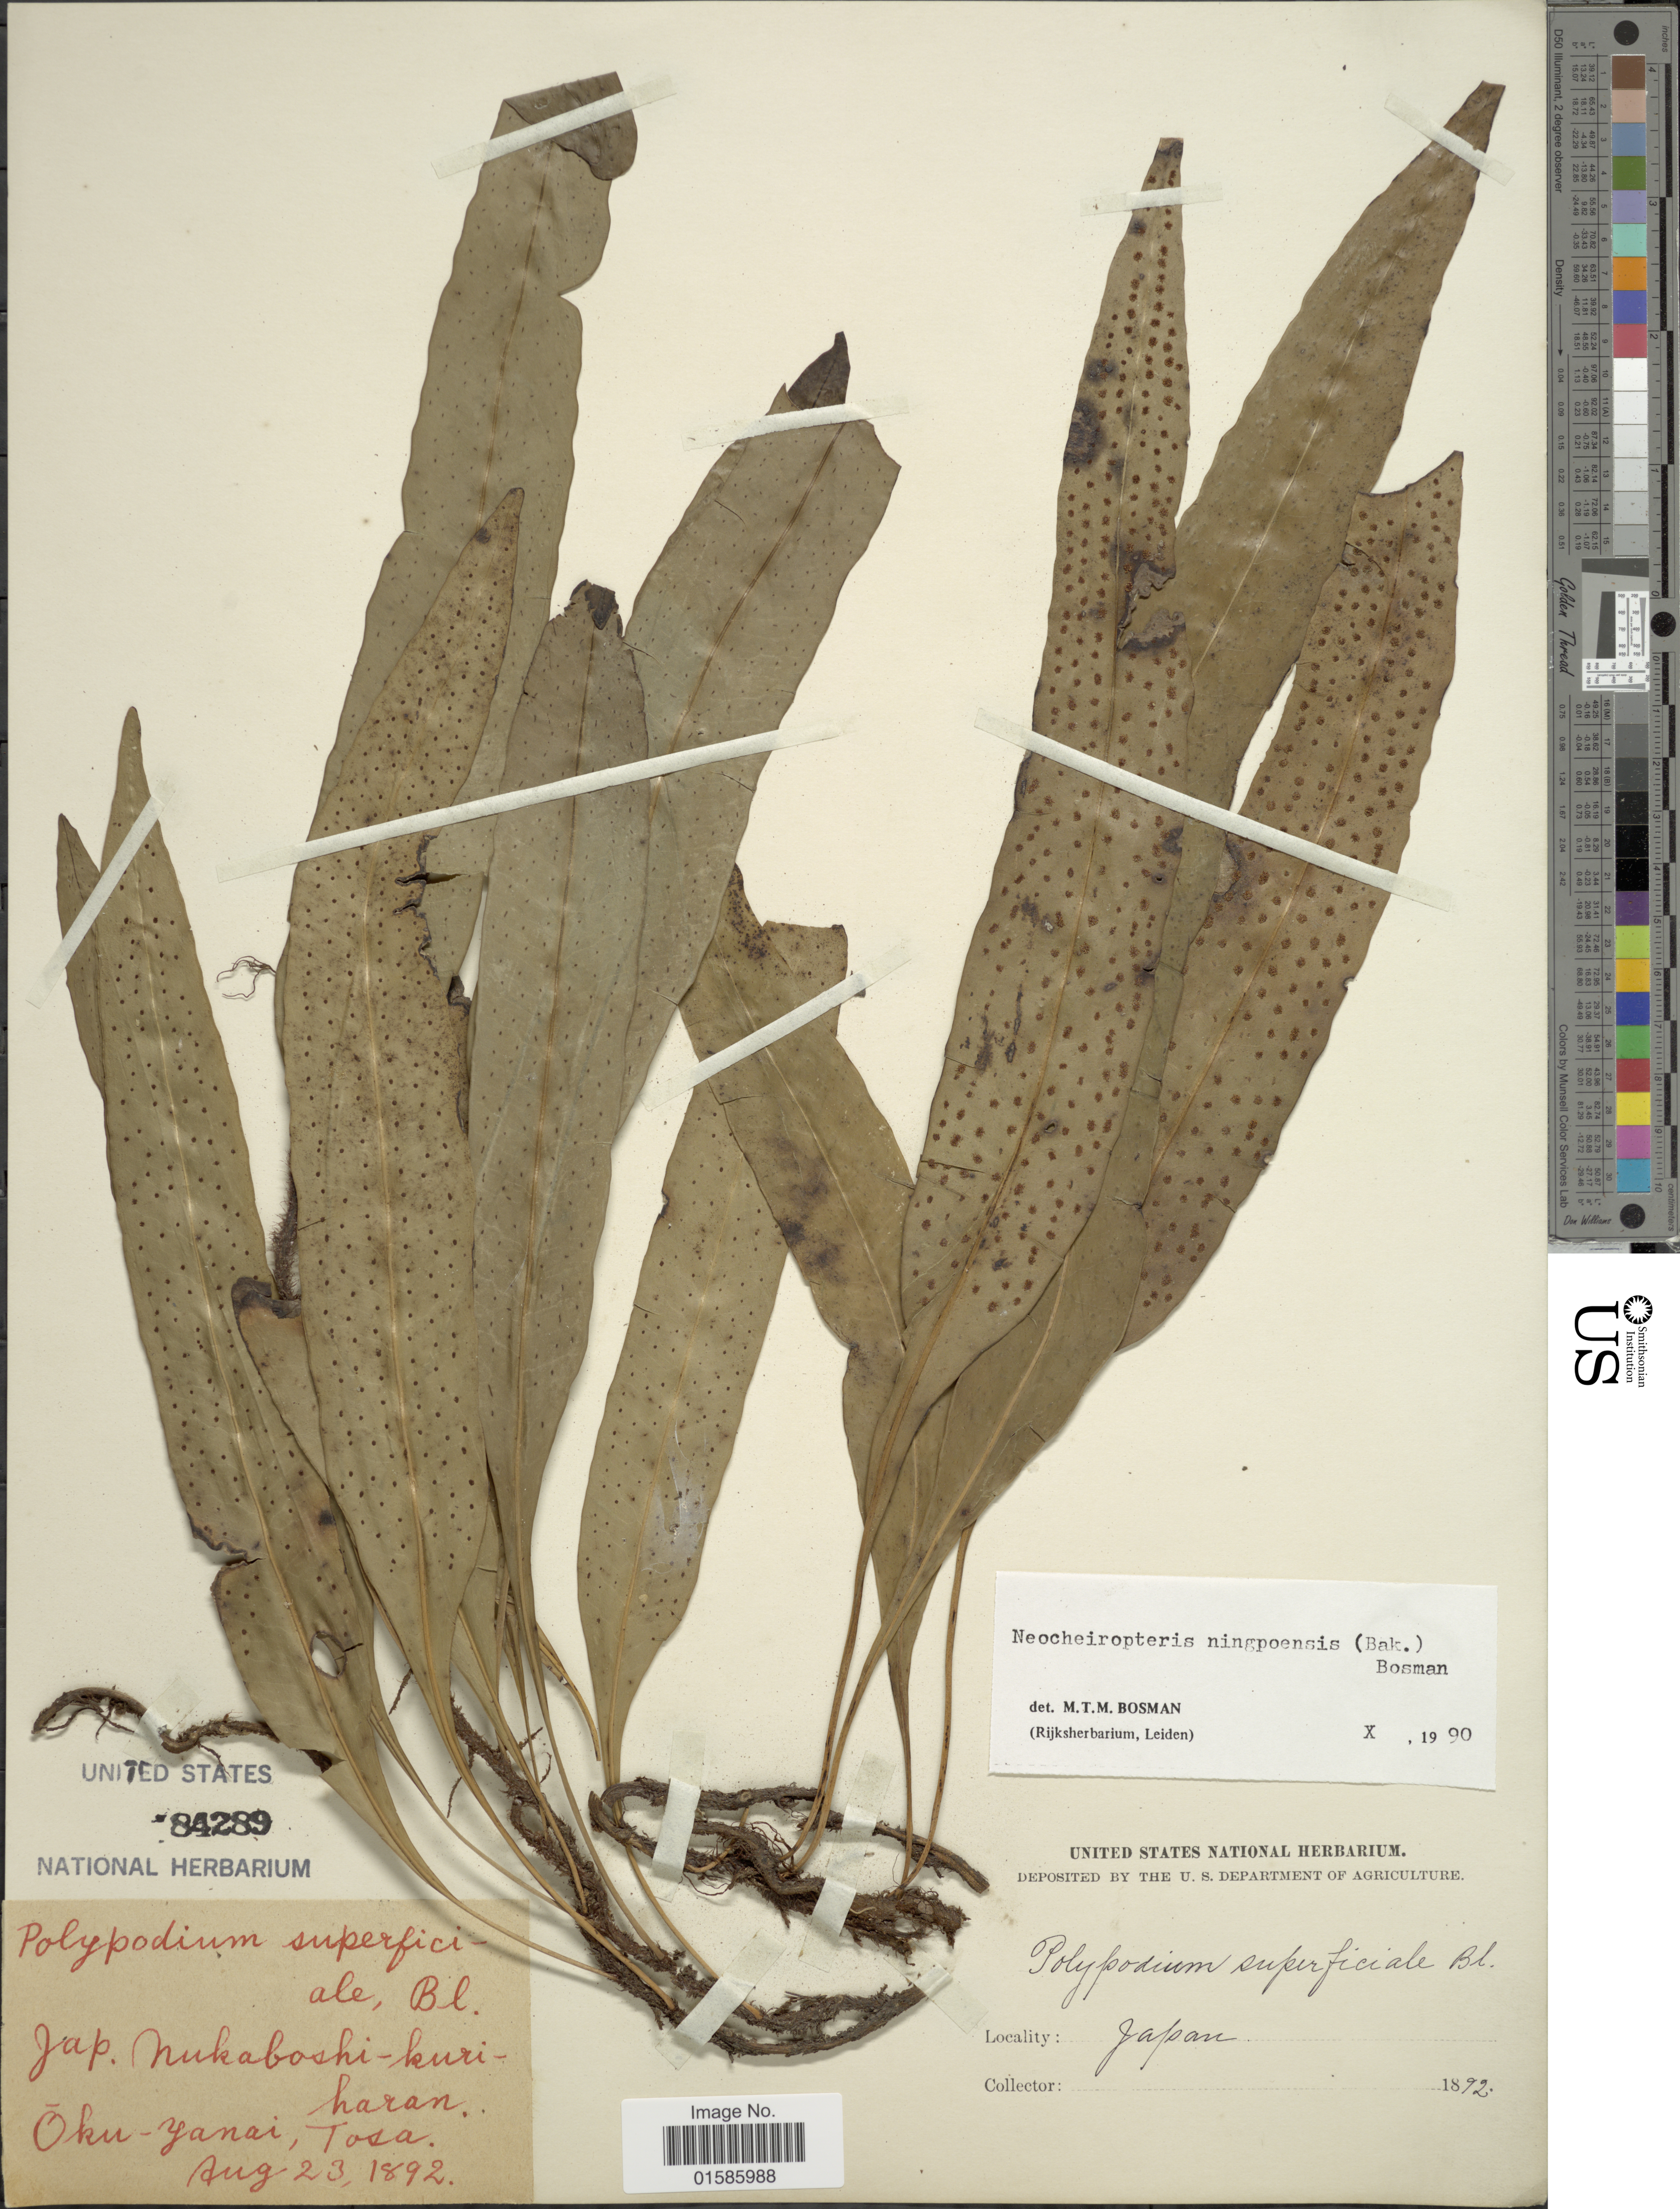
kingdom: Plantae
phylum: Tracheophyta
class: Polypodiopsida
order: Polypodiales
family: Polypodiaceae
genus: Microsorum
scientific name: Microsorum ningpoensis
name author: (Baker)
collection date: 1892-08-23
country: Japan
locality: Oku-yanai, Tosa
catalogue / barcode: US 84289